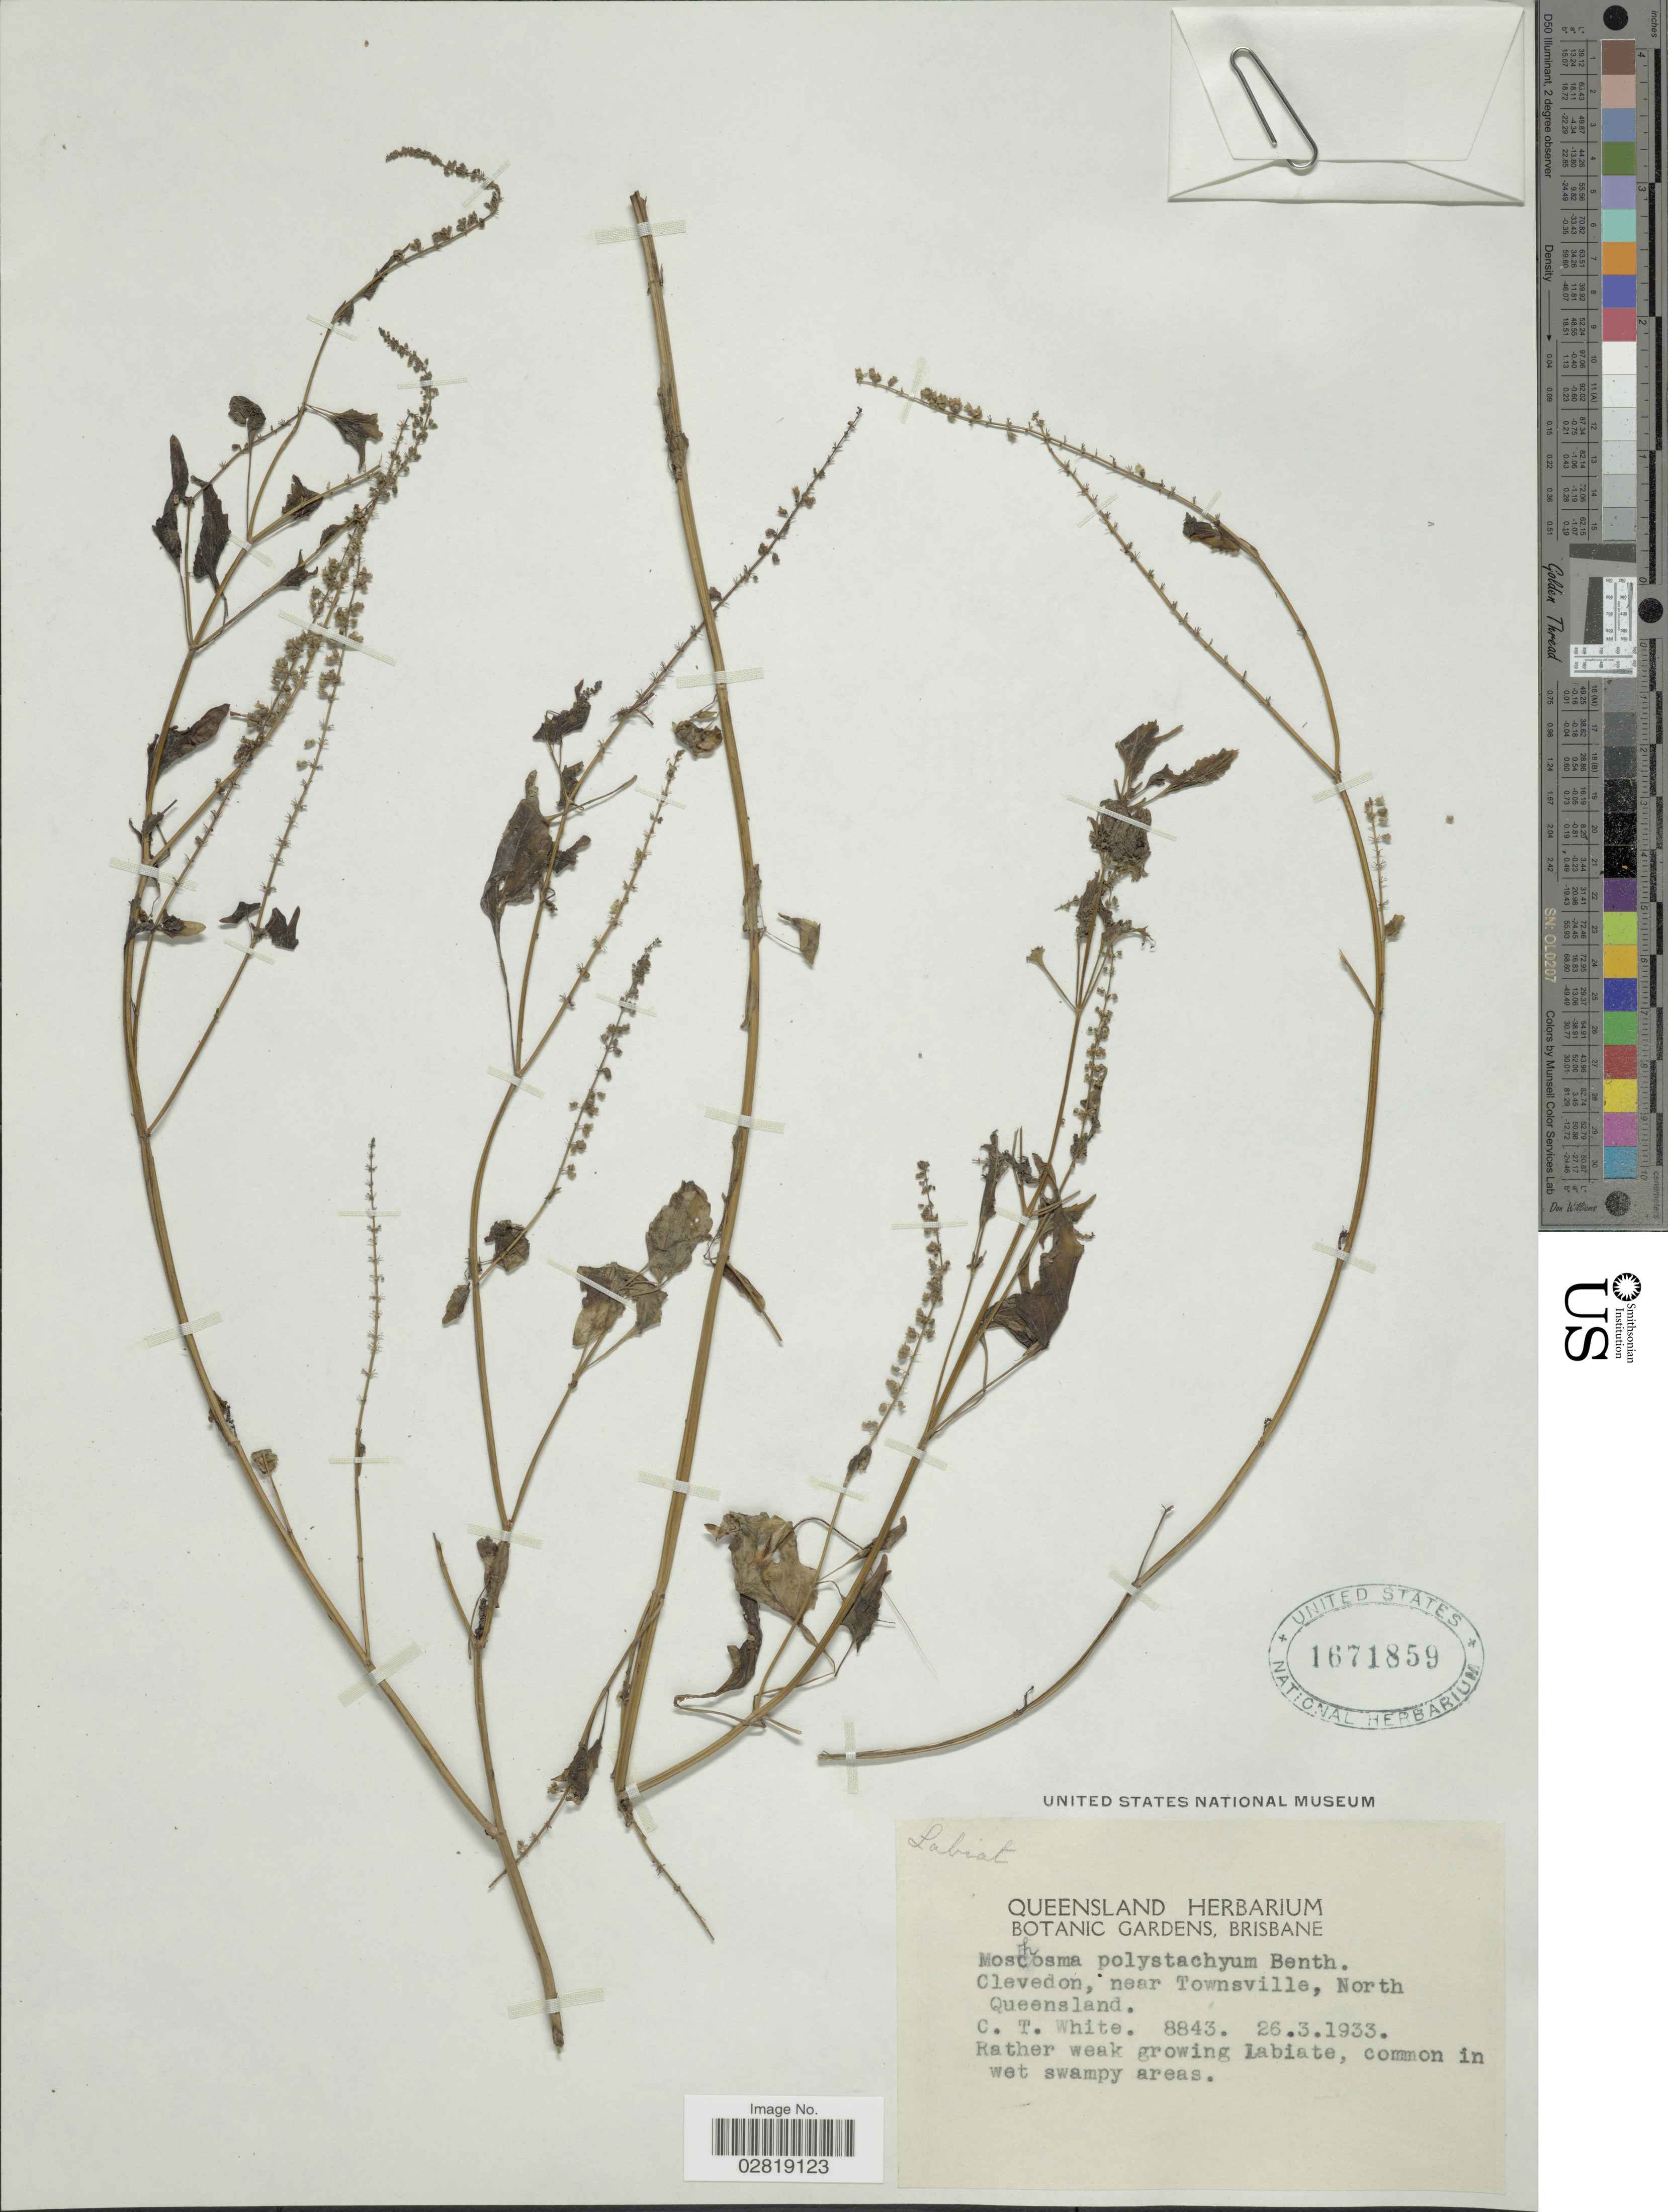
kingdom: Plantae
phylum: Tracheophyta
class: Magnoliopsida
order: Lamiales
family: Lamiaceae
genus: Basilicum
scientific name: Basilicum polystachyon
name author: (L.) Moench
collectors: C. T. White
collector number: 8843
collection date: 1933-03-26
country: Australia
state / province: Queensland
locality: Clevedon, near Townsville, North Queensland.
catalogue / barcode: US 1671859